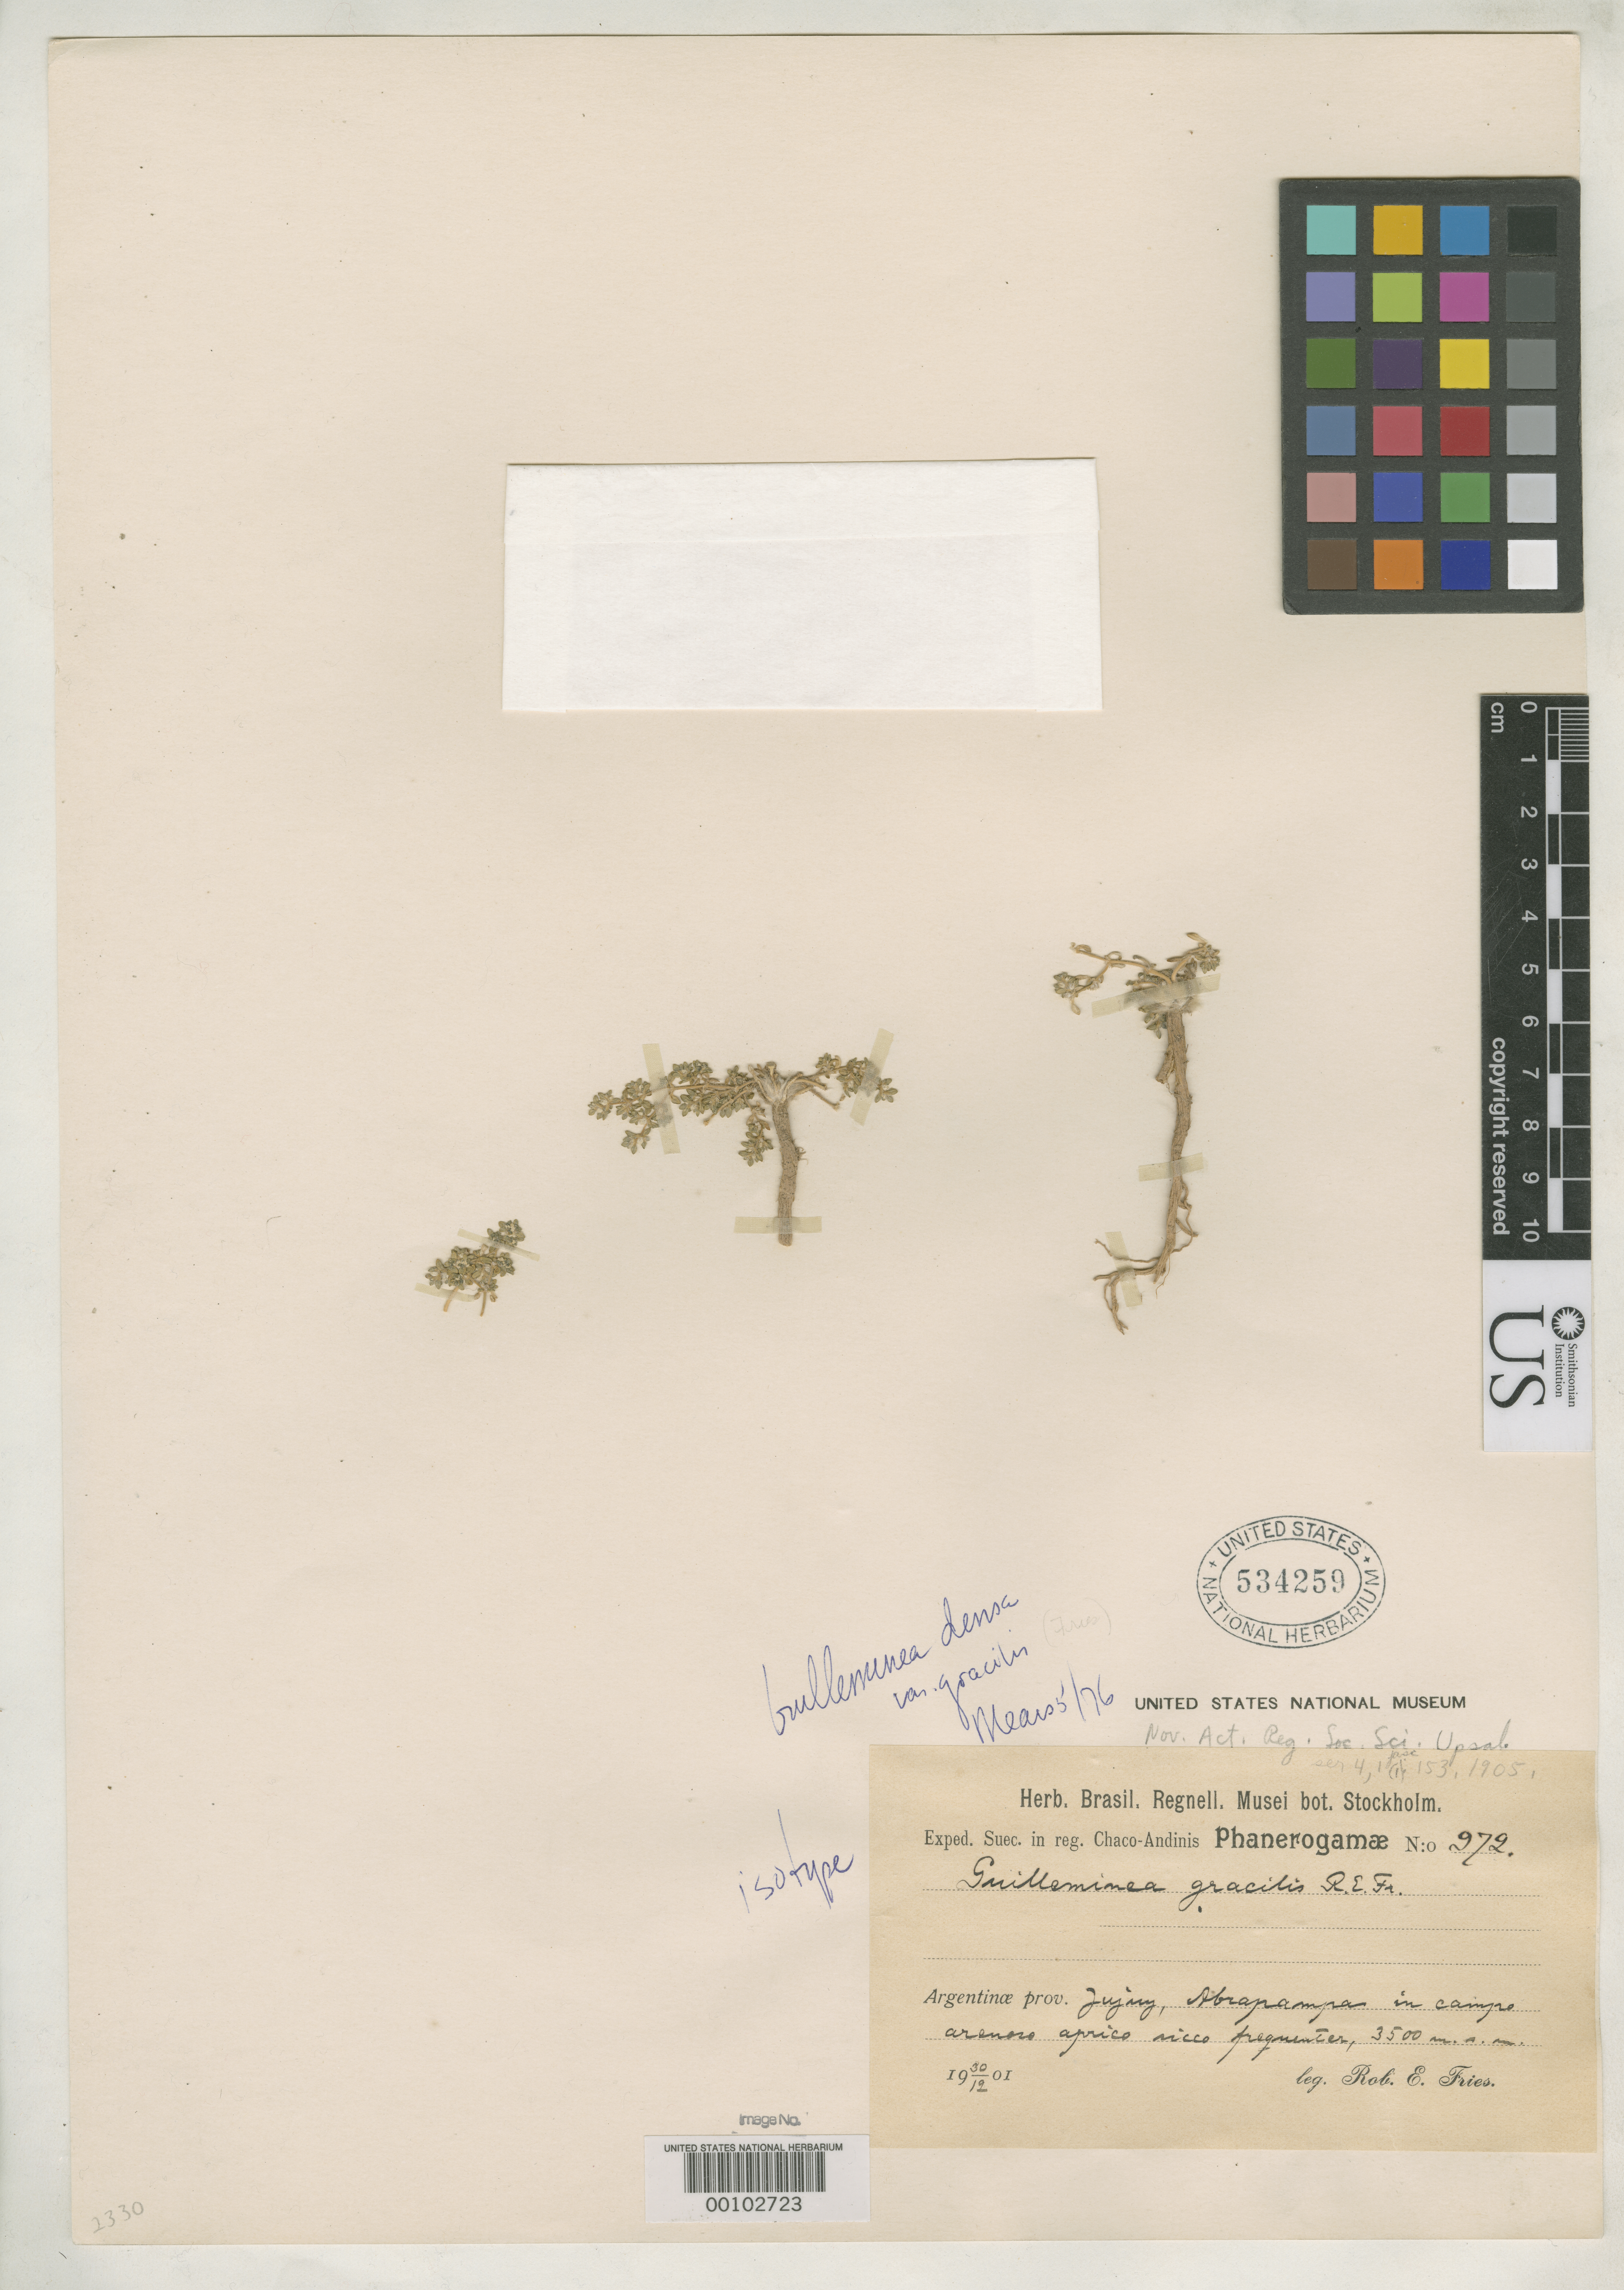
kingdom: Plantae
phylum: Tracheophyta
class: Magnoliopsida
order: Caryophyllales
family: Amaranthaceae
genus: Guilleminea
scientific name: Guilleminea gracilis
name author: R.E. Fr.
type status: Syntype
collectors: R. E. Fries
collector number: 272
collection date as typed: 30 Dec 1901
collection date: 1901-12-30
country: Argentina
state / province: Jujuy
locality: Abra Pauipa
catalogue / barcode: US 534259